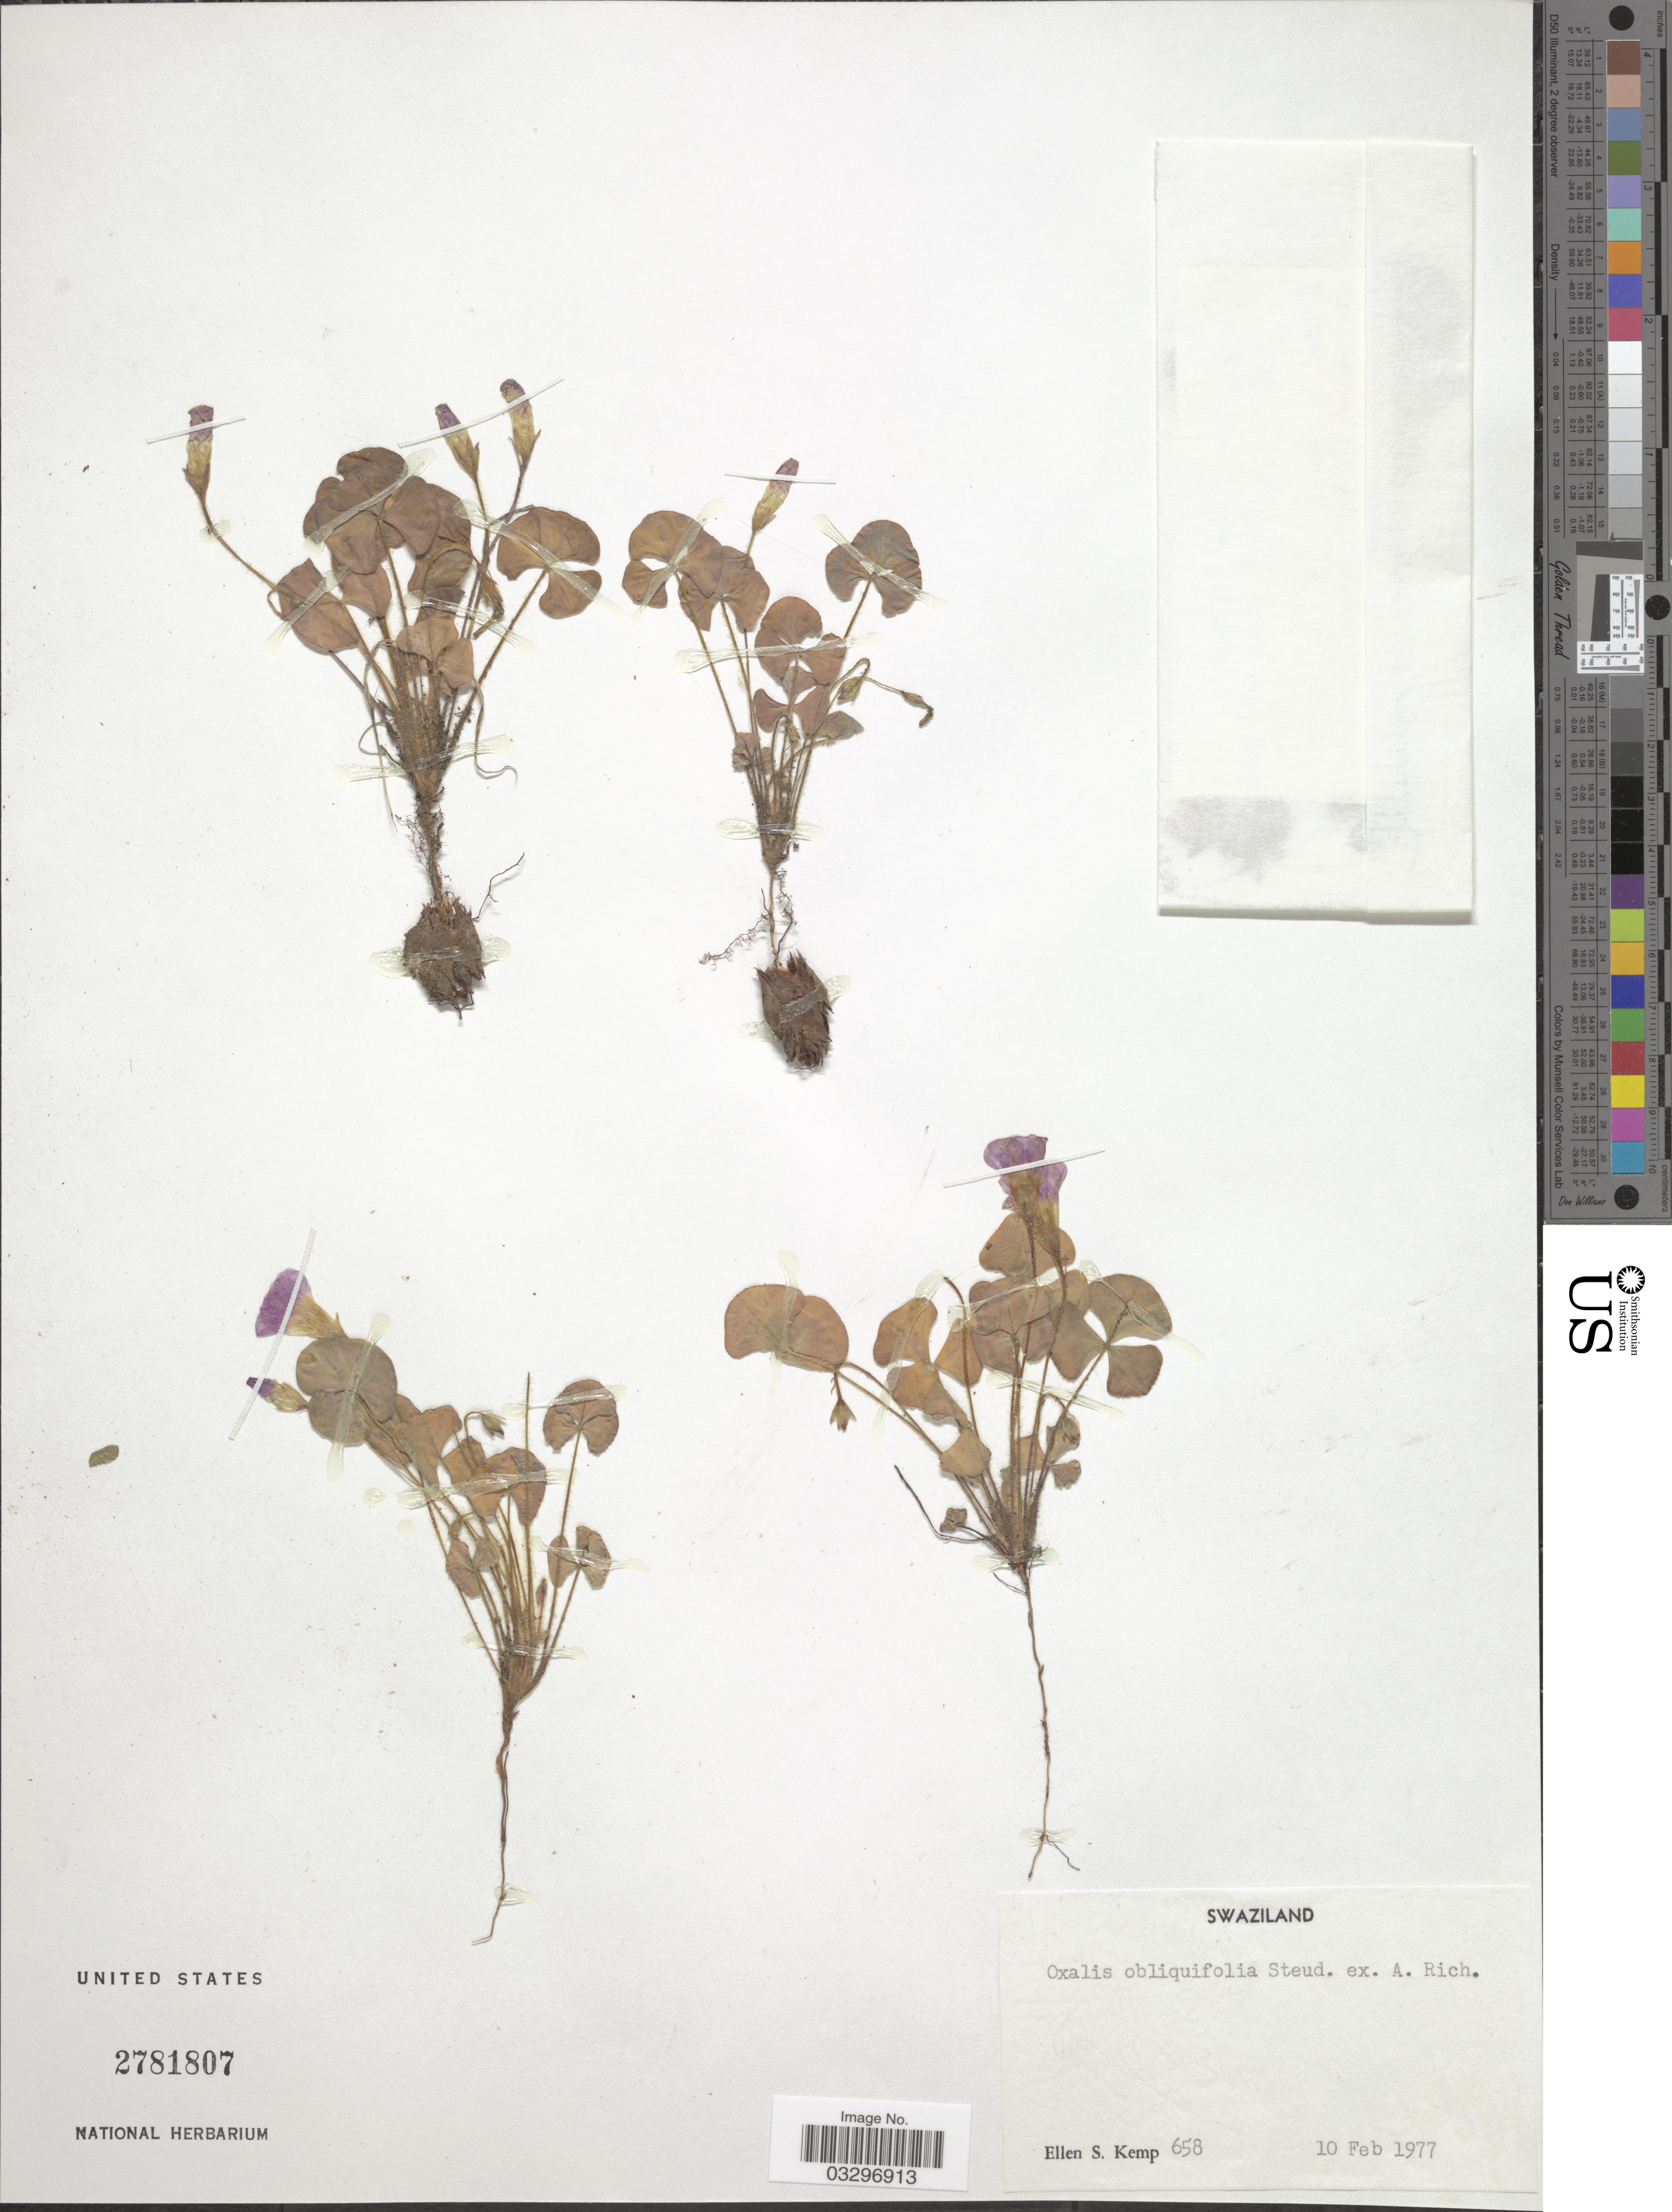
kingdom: Plantae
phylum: Tracheophyta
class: Magnoliopsida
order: Oxalidales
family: Oxalidaceae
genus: Oxalis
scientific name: Oxalis obliquifolia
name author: Steud. ex A. Rich.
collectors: E. S. Kemp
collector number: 658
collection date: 1977-02-10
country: Eswatini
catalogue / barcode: US 2781807